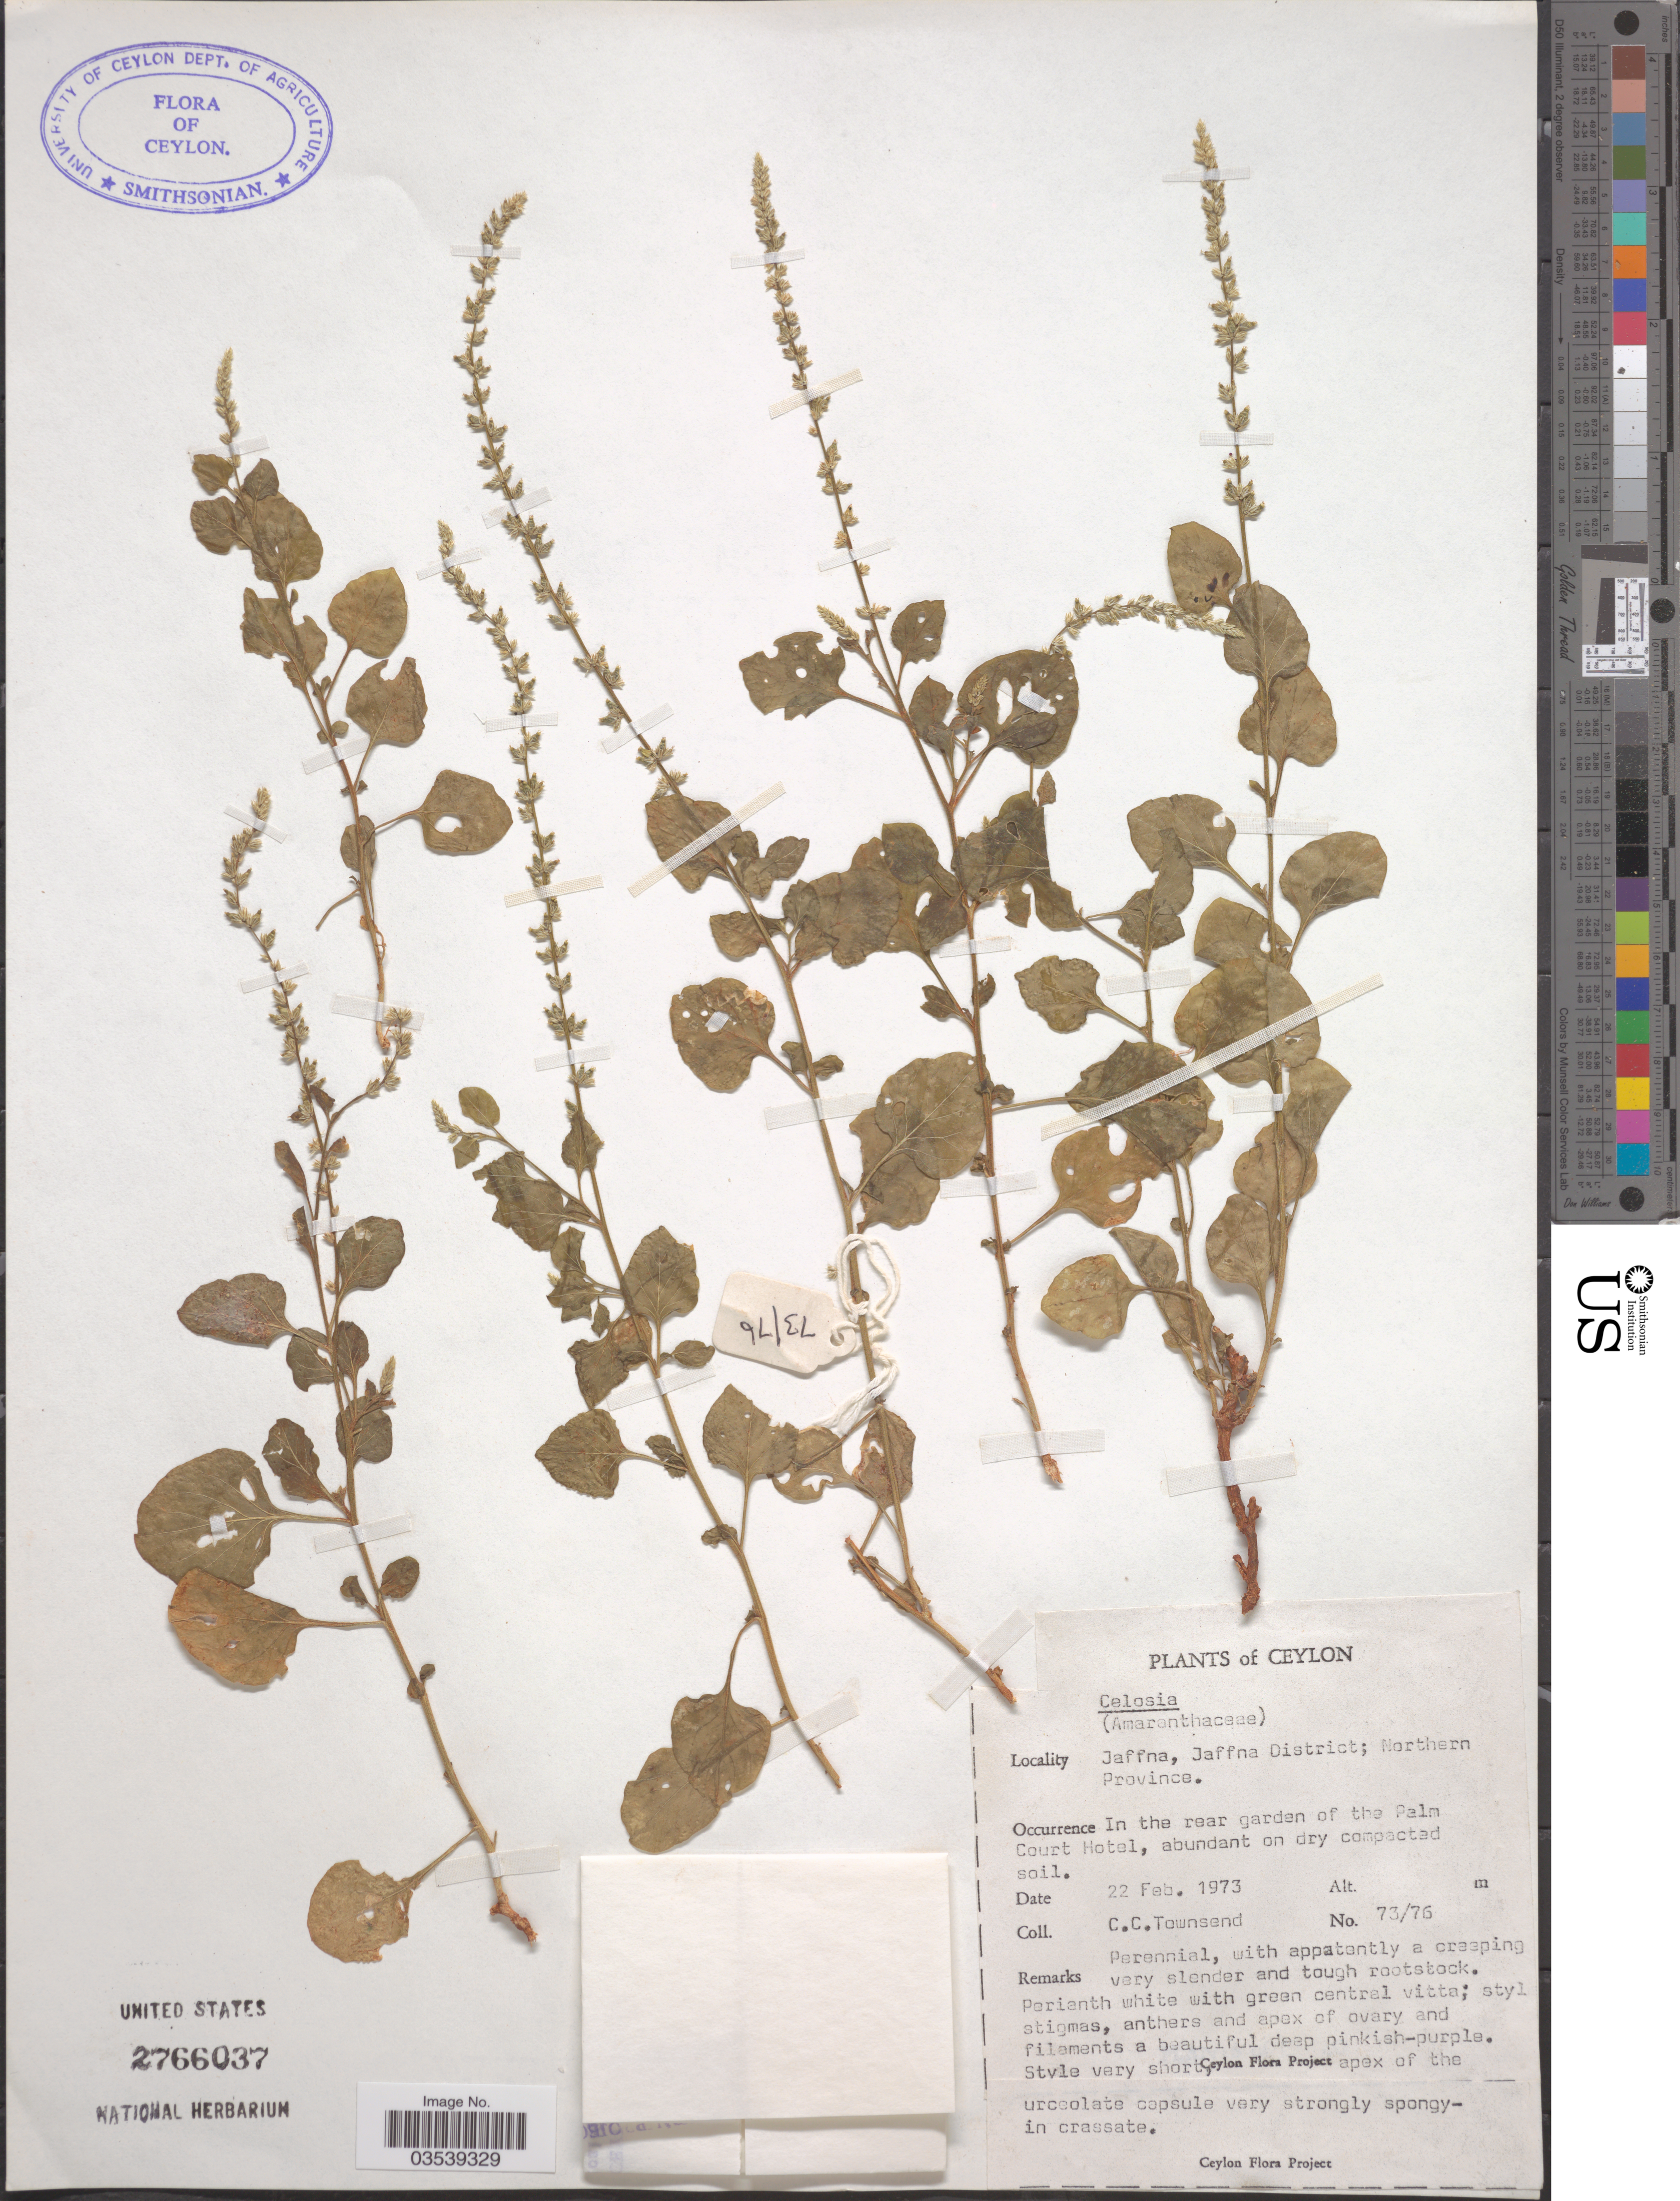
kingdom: Plantae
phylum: Tracheophyta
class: Magnoliopsida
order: Caryophyllales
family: Amaranthaceae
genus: Celosia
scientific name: Celosia pulchella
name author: Moq.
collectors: C. C. Townsend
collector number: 73/76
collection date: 1973-02-22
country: Sri Lanka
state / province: Northern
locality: Ceylon. Jaffna, Jaffna District; Northern Province. In the rear garden of the Palm Court Hotel.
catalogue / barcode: US 2766037